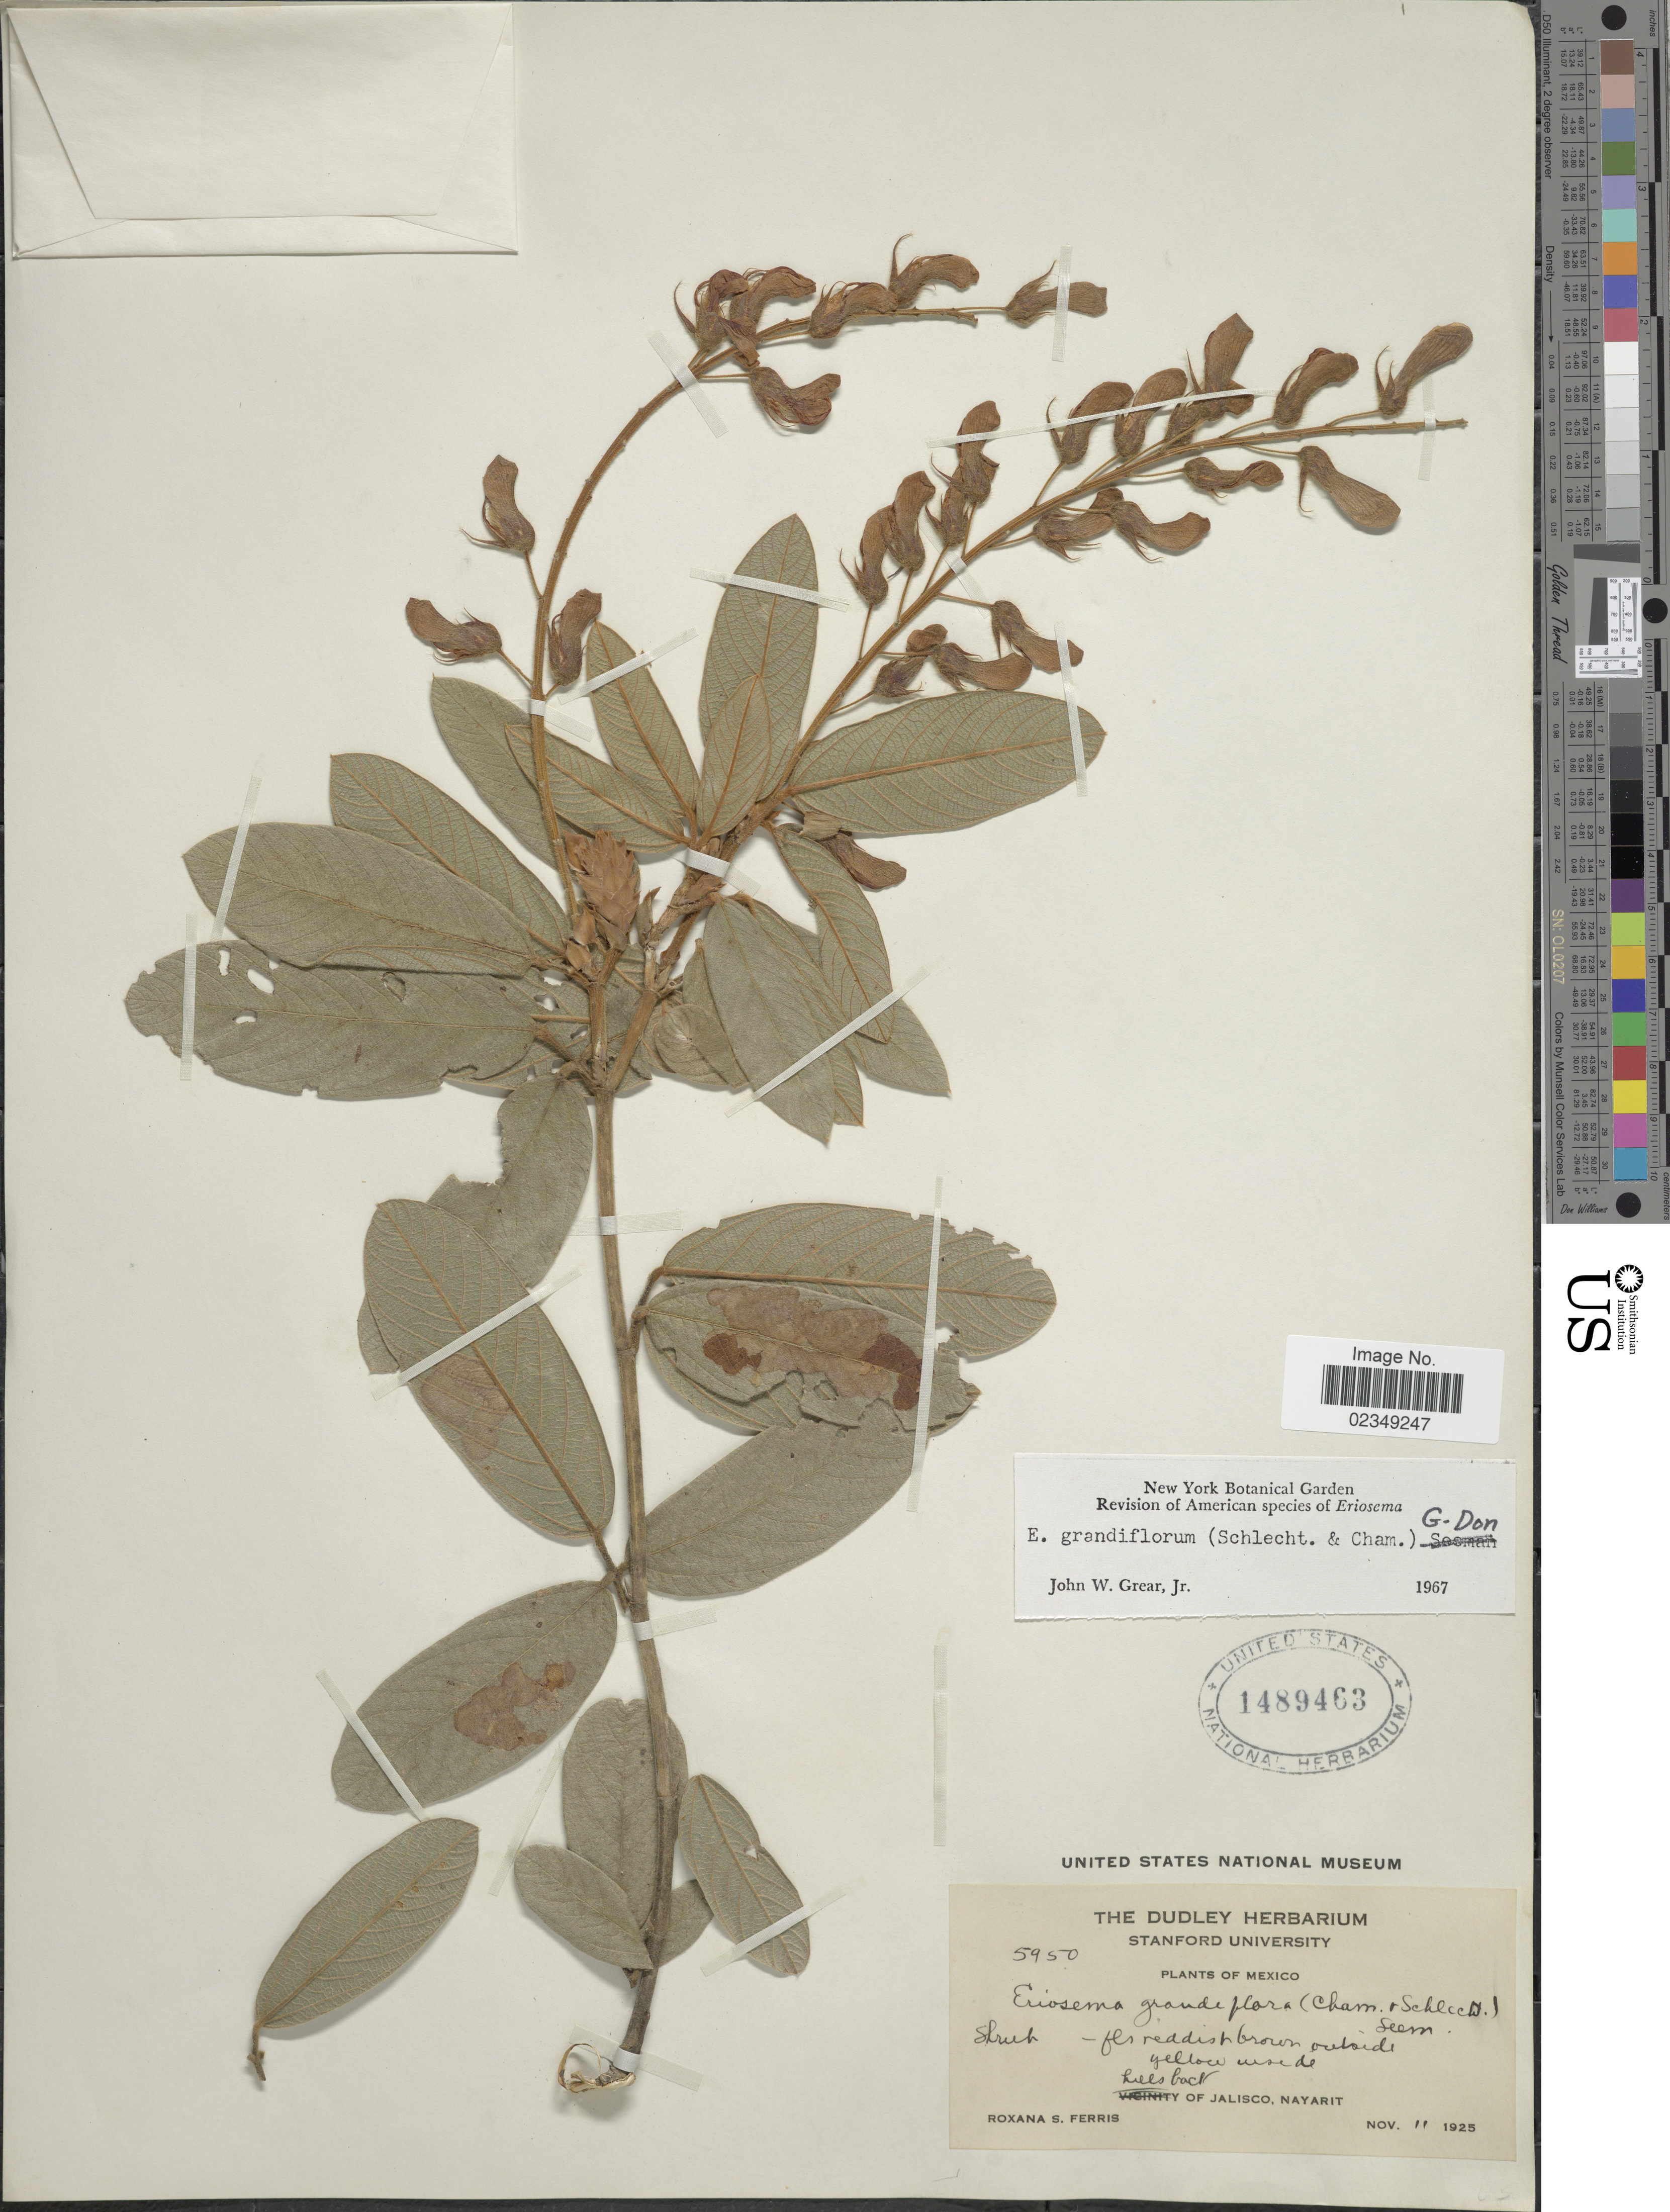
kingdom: Plantae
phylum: Tracheophyta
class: Magnoliopsida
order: Fabales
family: Fabaceae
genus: Eriosema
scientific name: Eriosema grandiflorum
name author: (Schltdl. & Cham.) G. Don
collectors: R. S. Ferris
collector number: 5950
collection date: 1925-11-11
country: Mexico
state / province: Nayarit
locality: Hills back of Jalisco,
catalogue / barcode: US 1489463